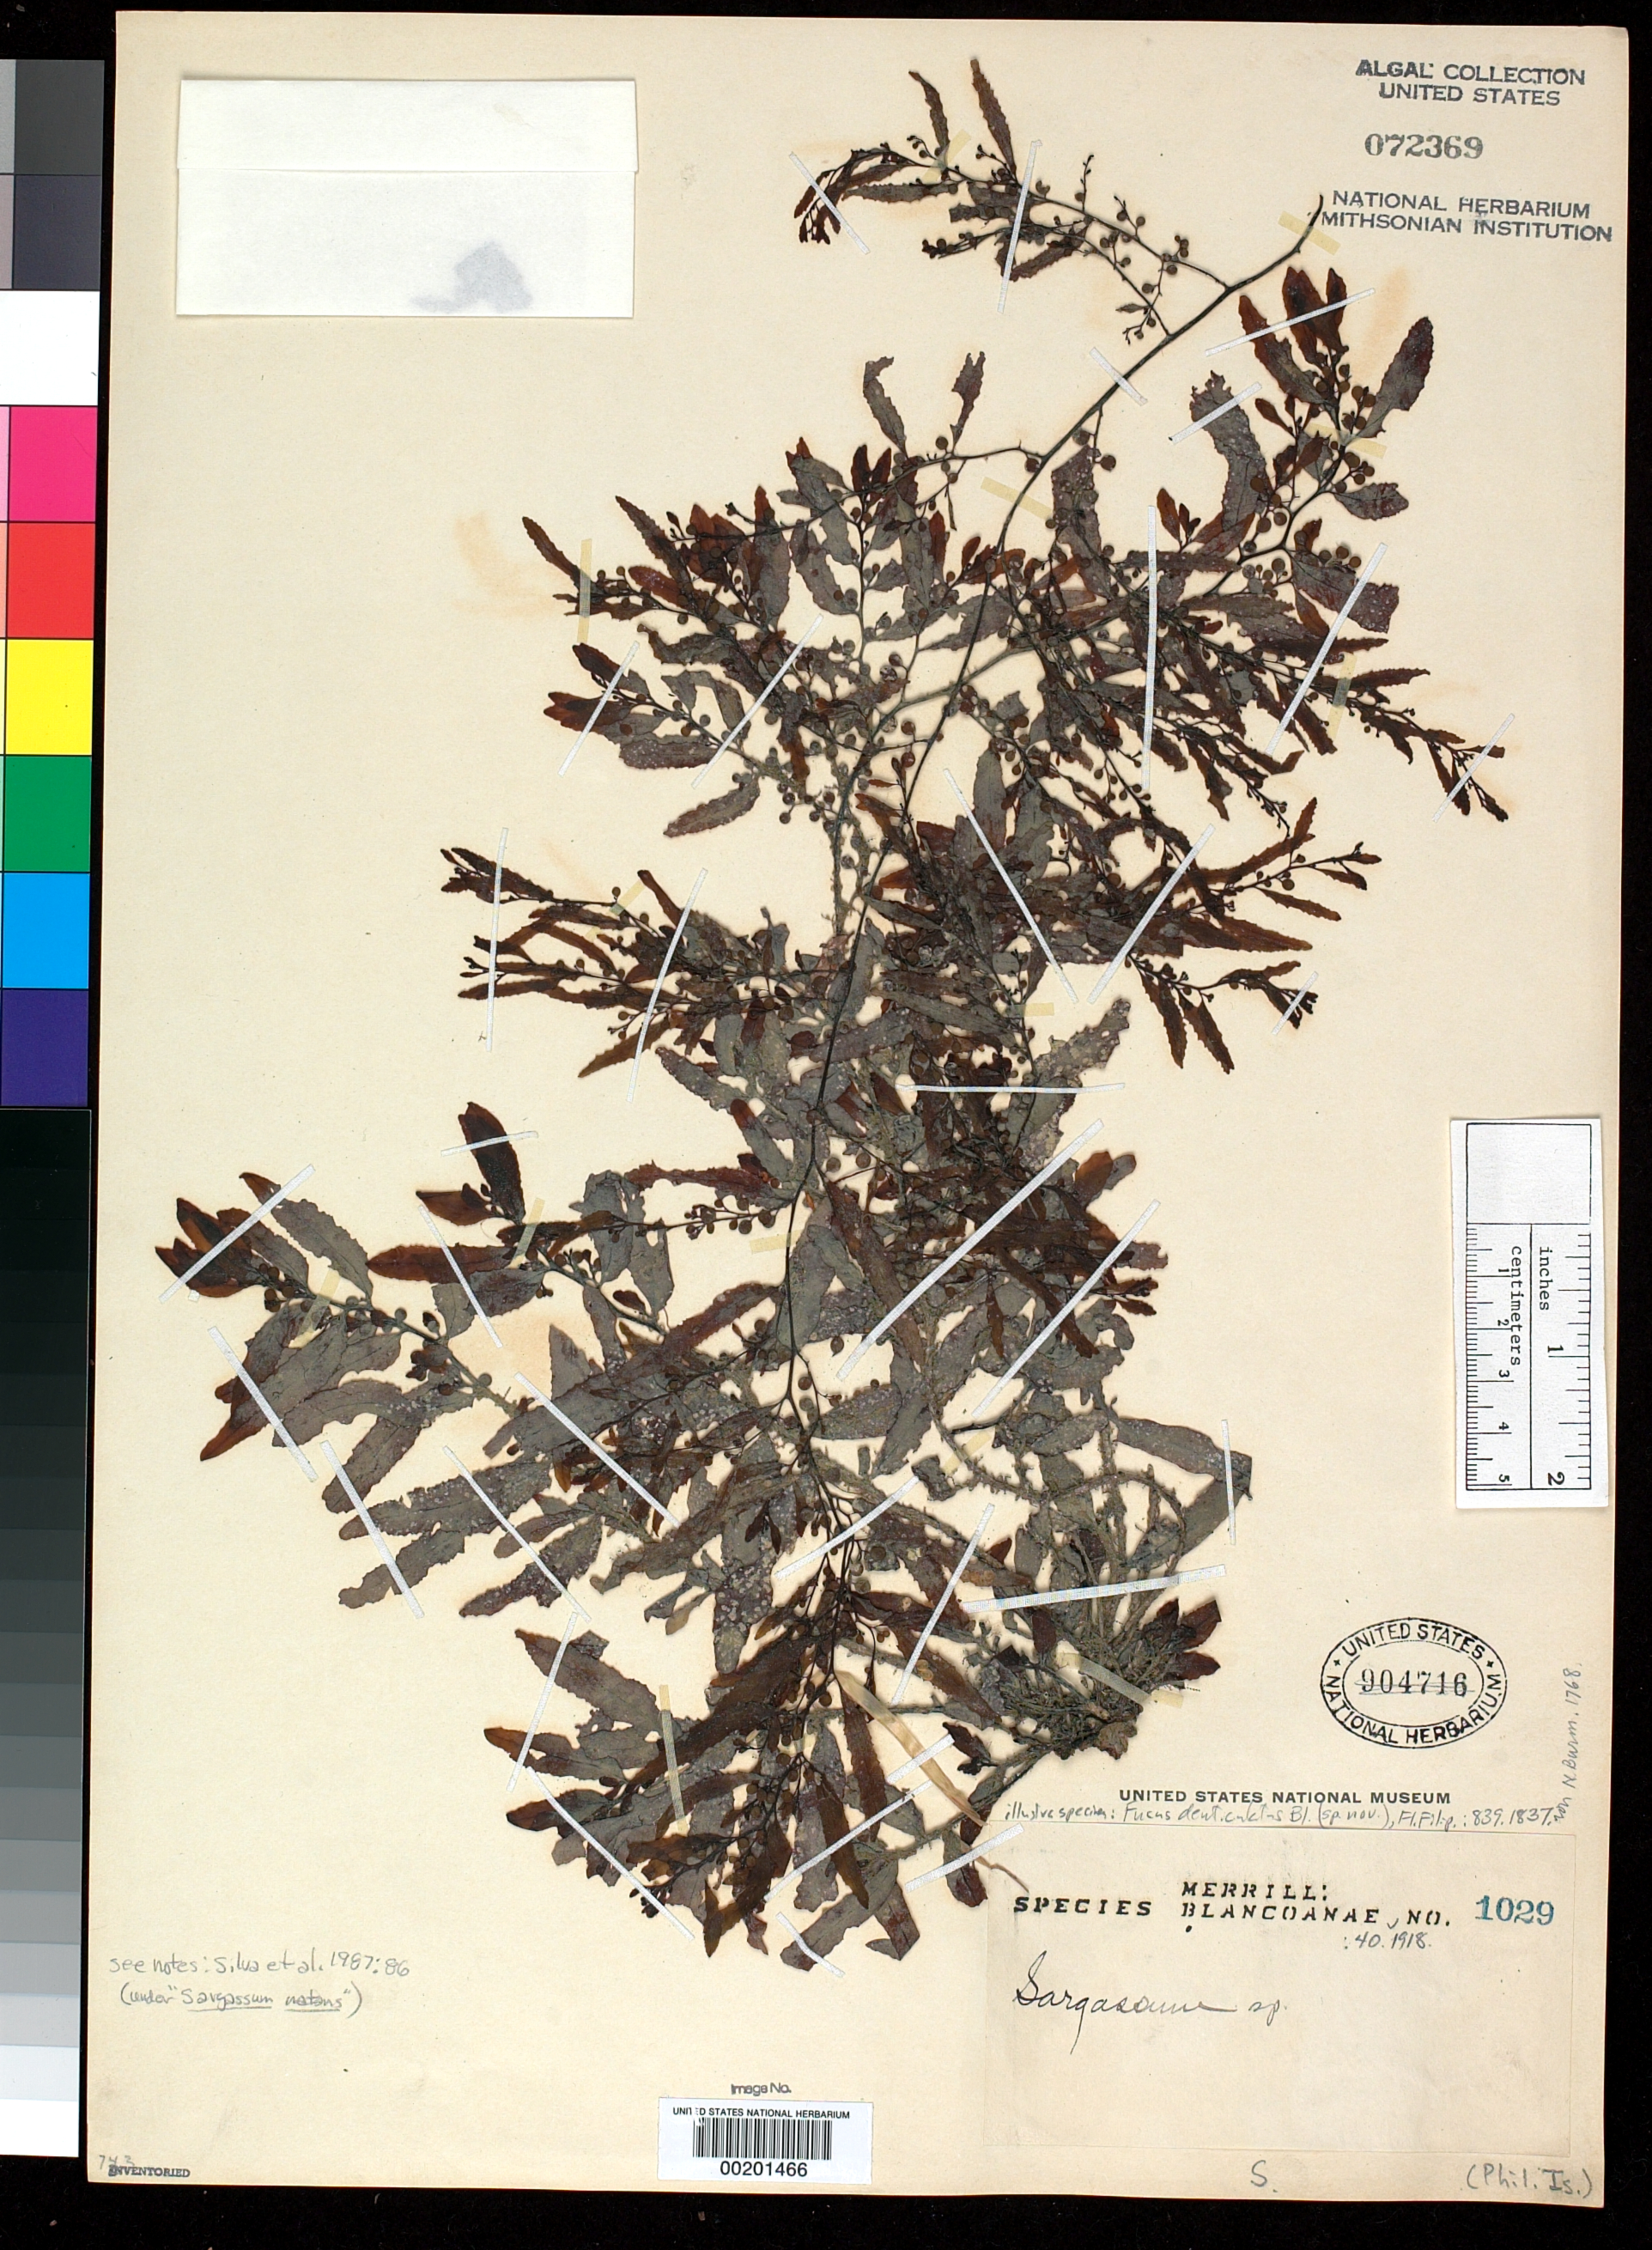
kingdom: Chromista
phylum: Ochrophyta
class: Phaeophyceae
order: Fucales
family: Sargassaceae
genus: Sargassum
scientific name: Sargassum denticulatus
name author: Blanco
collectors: E. D. Merrill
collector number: Sp. Blancoan. 1029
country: Philippines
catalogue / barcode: US 72369